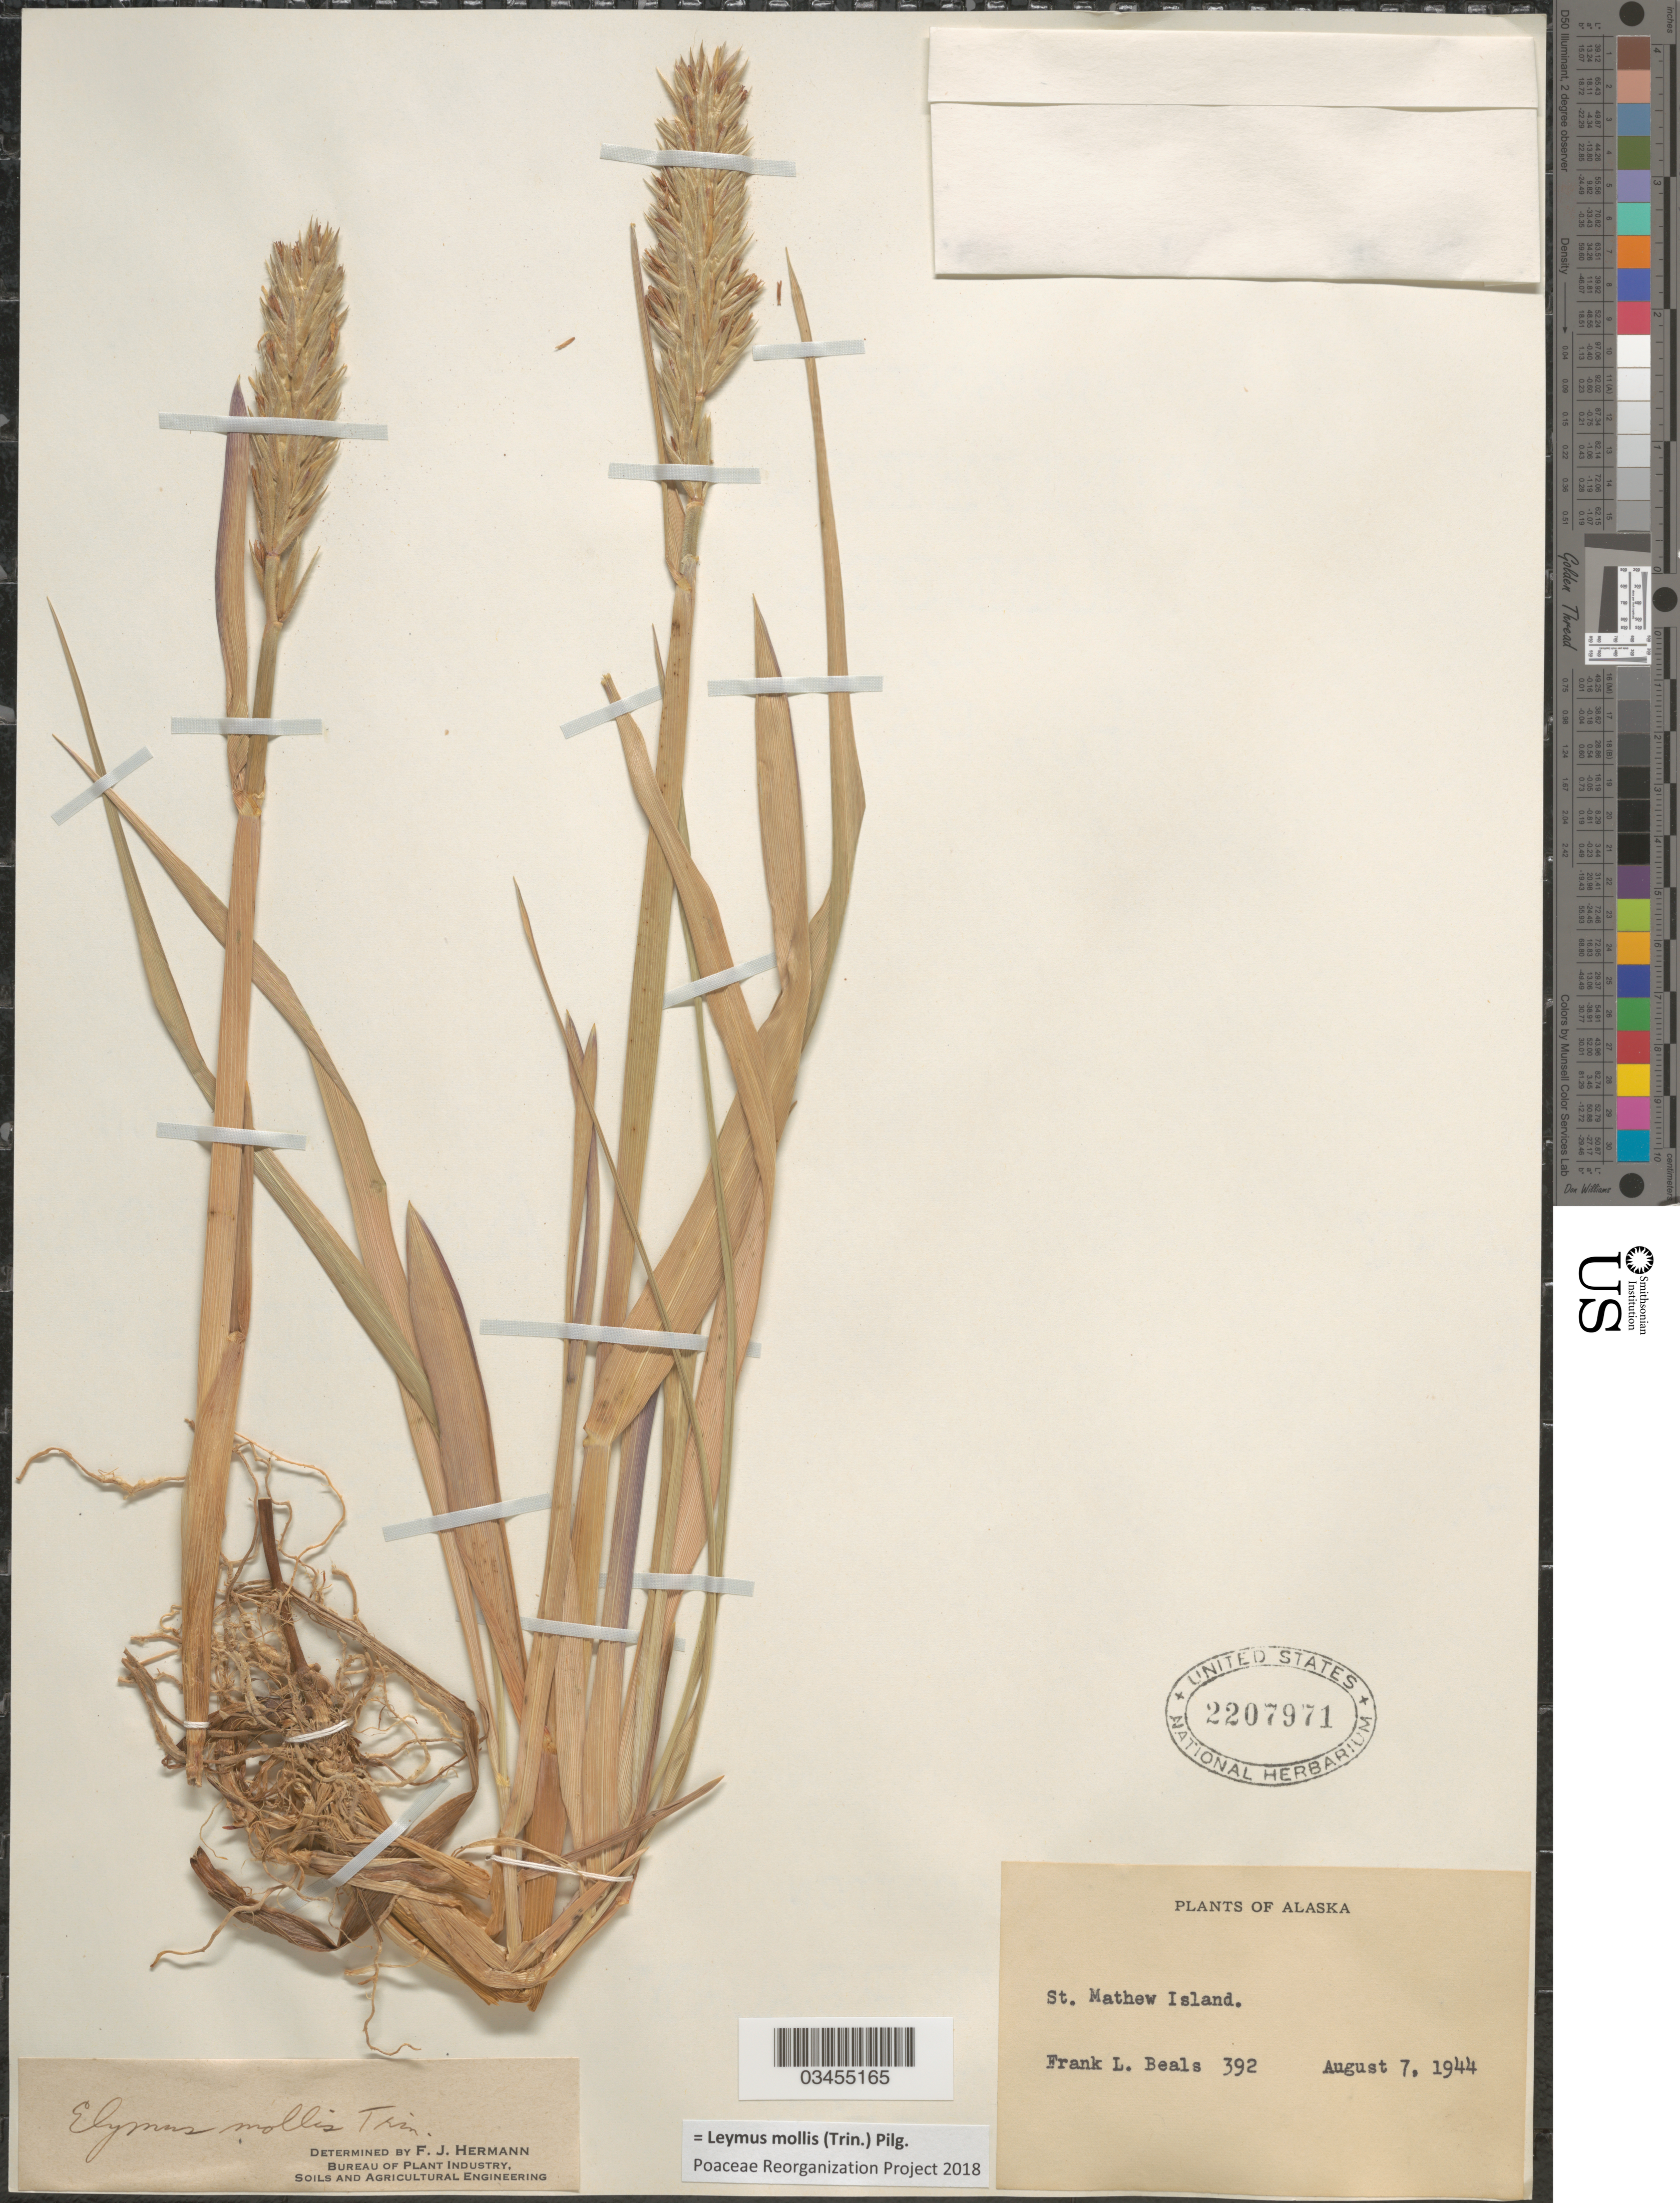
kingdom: Plantae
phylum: Tracheophyta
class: Liliopsida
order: Poales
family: Poaceae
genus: Leymus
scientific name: Leymus mollis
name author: (Trin.) Pilg.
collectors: F. Beals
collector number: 392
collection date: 1944-08-07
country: United States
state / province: Alaska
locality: St. Mathew Island.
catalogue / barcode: US 2207971